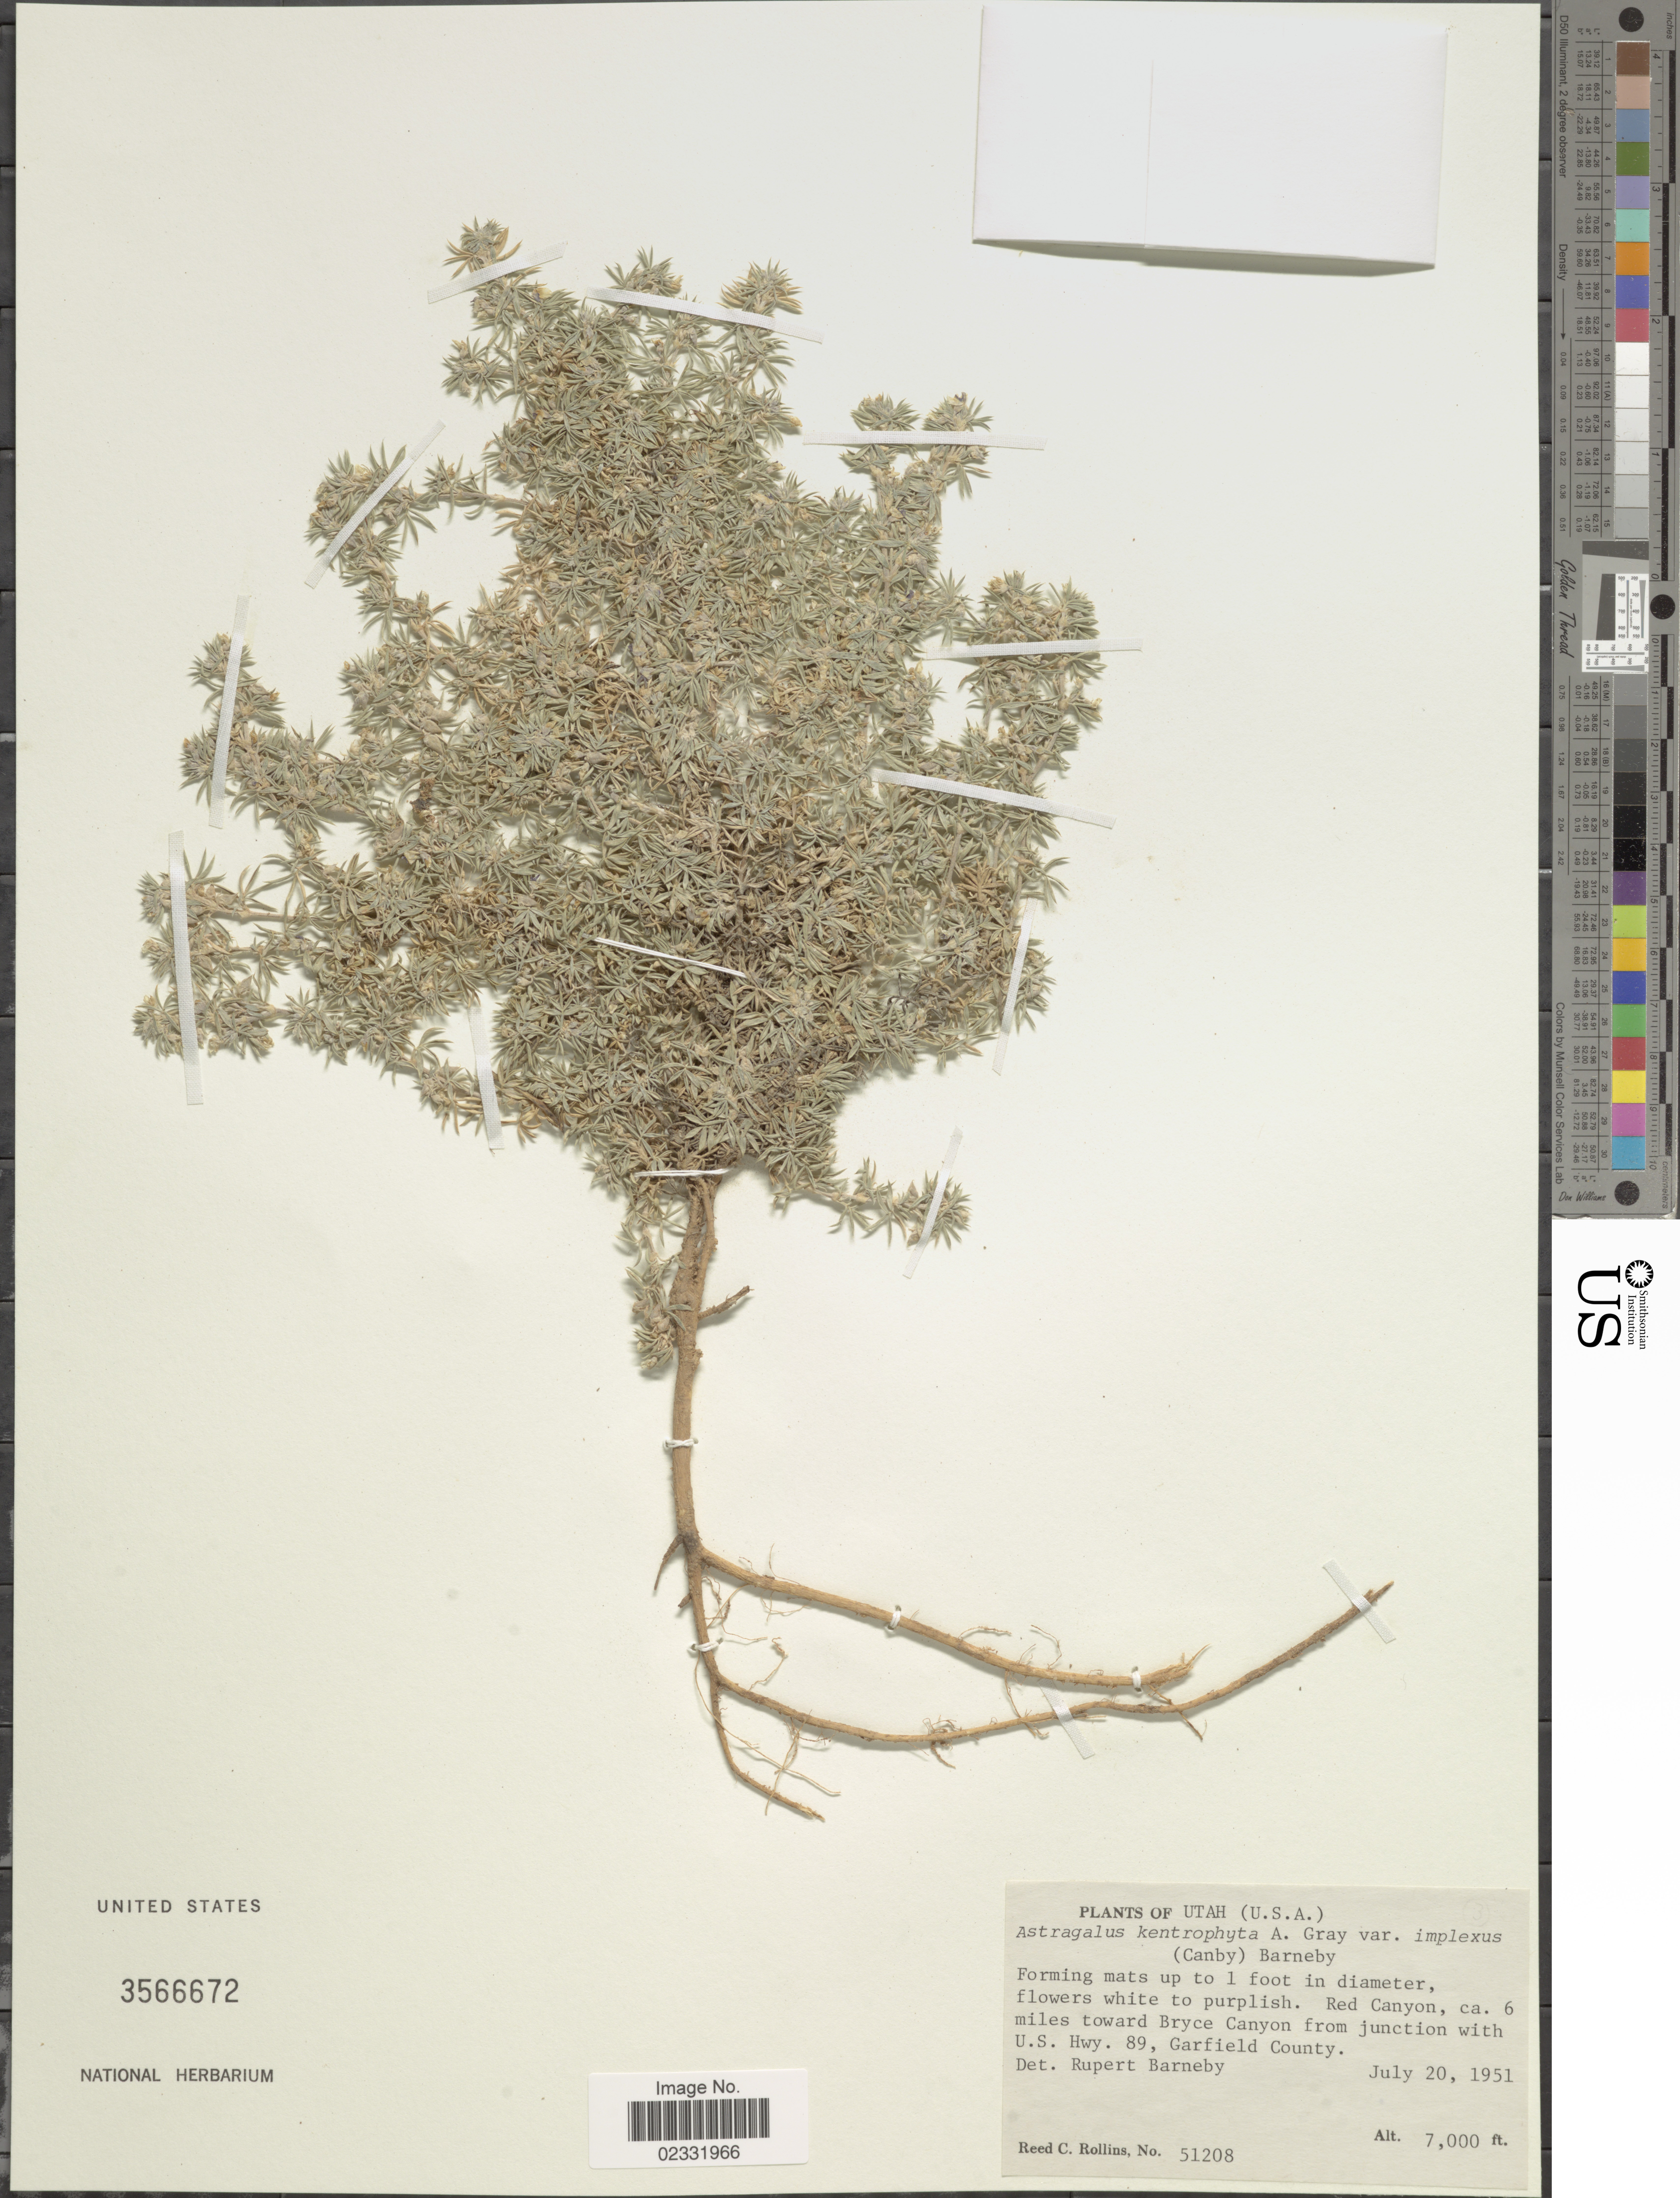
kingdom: Plantae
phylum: Tracheophyta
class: Magnoliopsida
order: Fabales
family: Fabaceae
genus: Astragalus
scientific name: Astragalus kentrophyta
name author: A. Gray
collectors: R. C. Rollins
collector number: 51208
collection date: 1951-07-20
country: United States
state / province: Utah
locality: Red Canyon, ca. 6 miles toward Bryce Canyon from junction with U.S. Hwy. 89, Garfield County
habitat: red canyon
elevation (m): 2134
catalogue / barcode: US 3566672